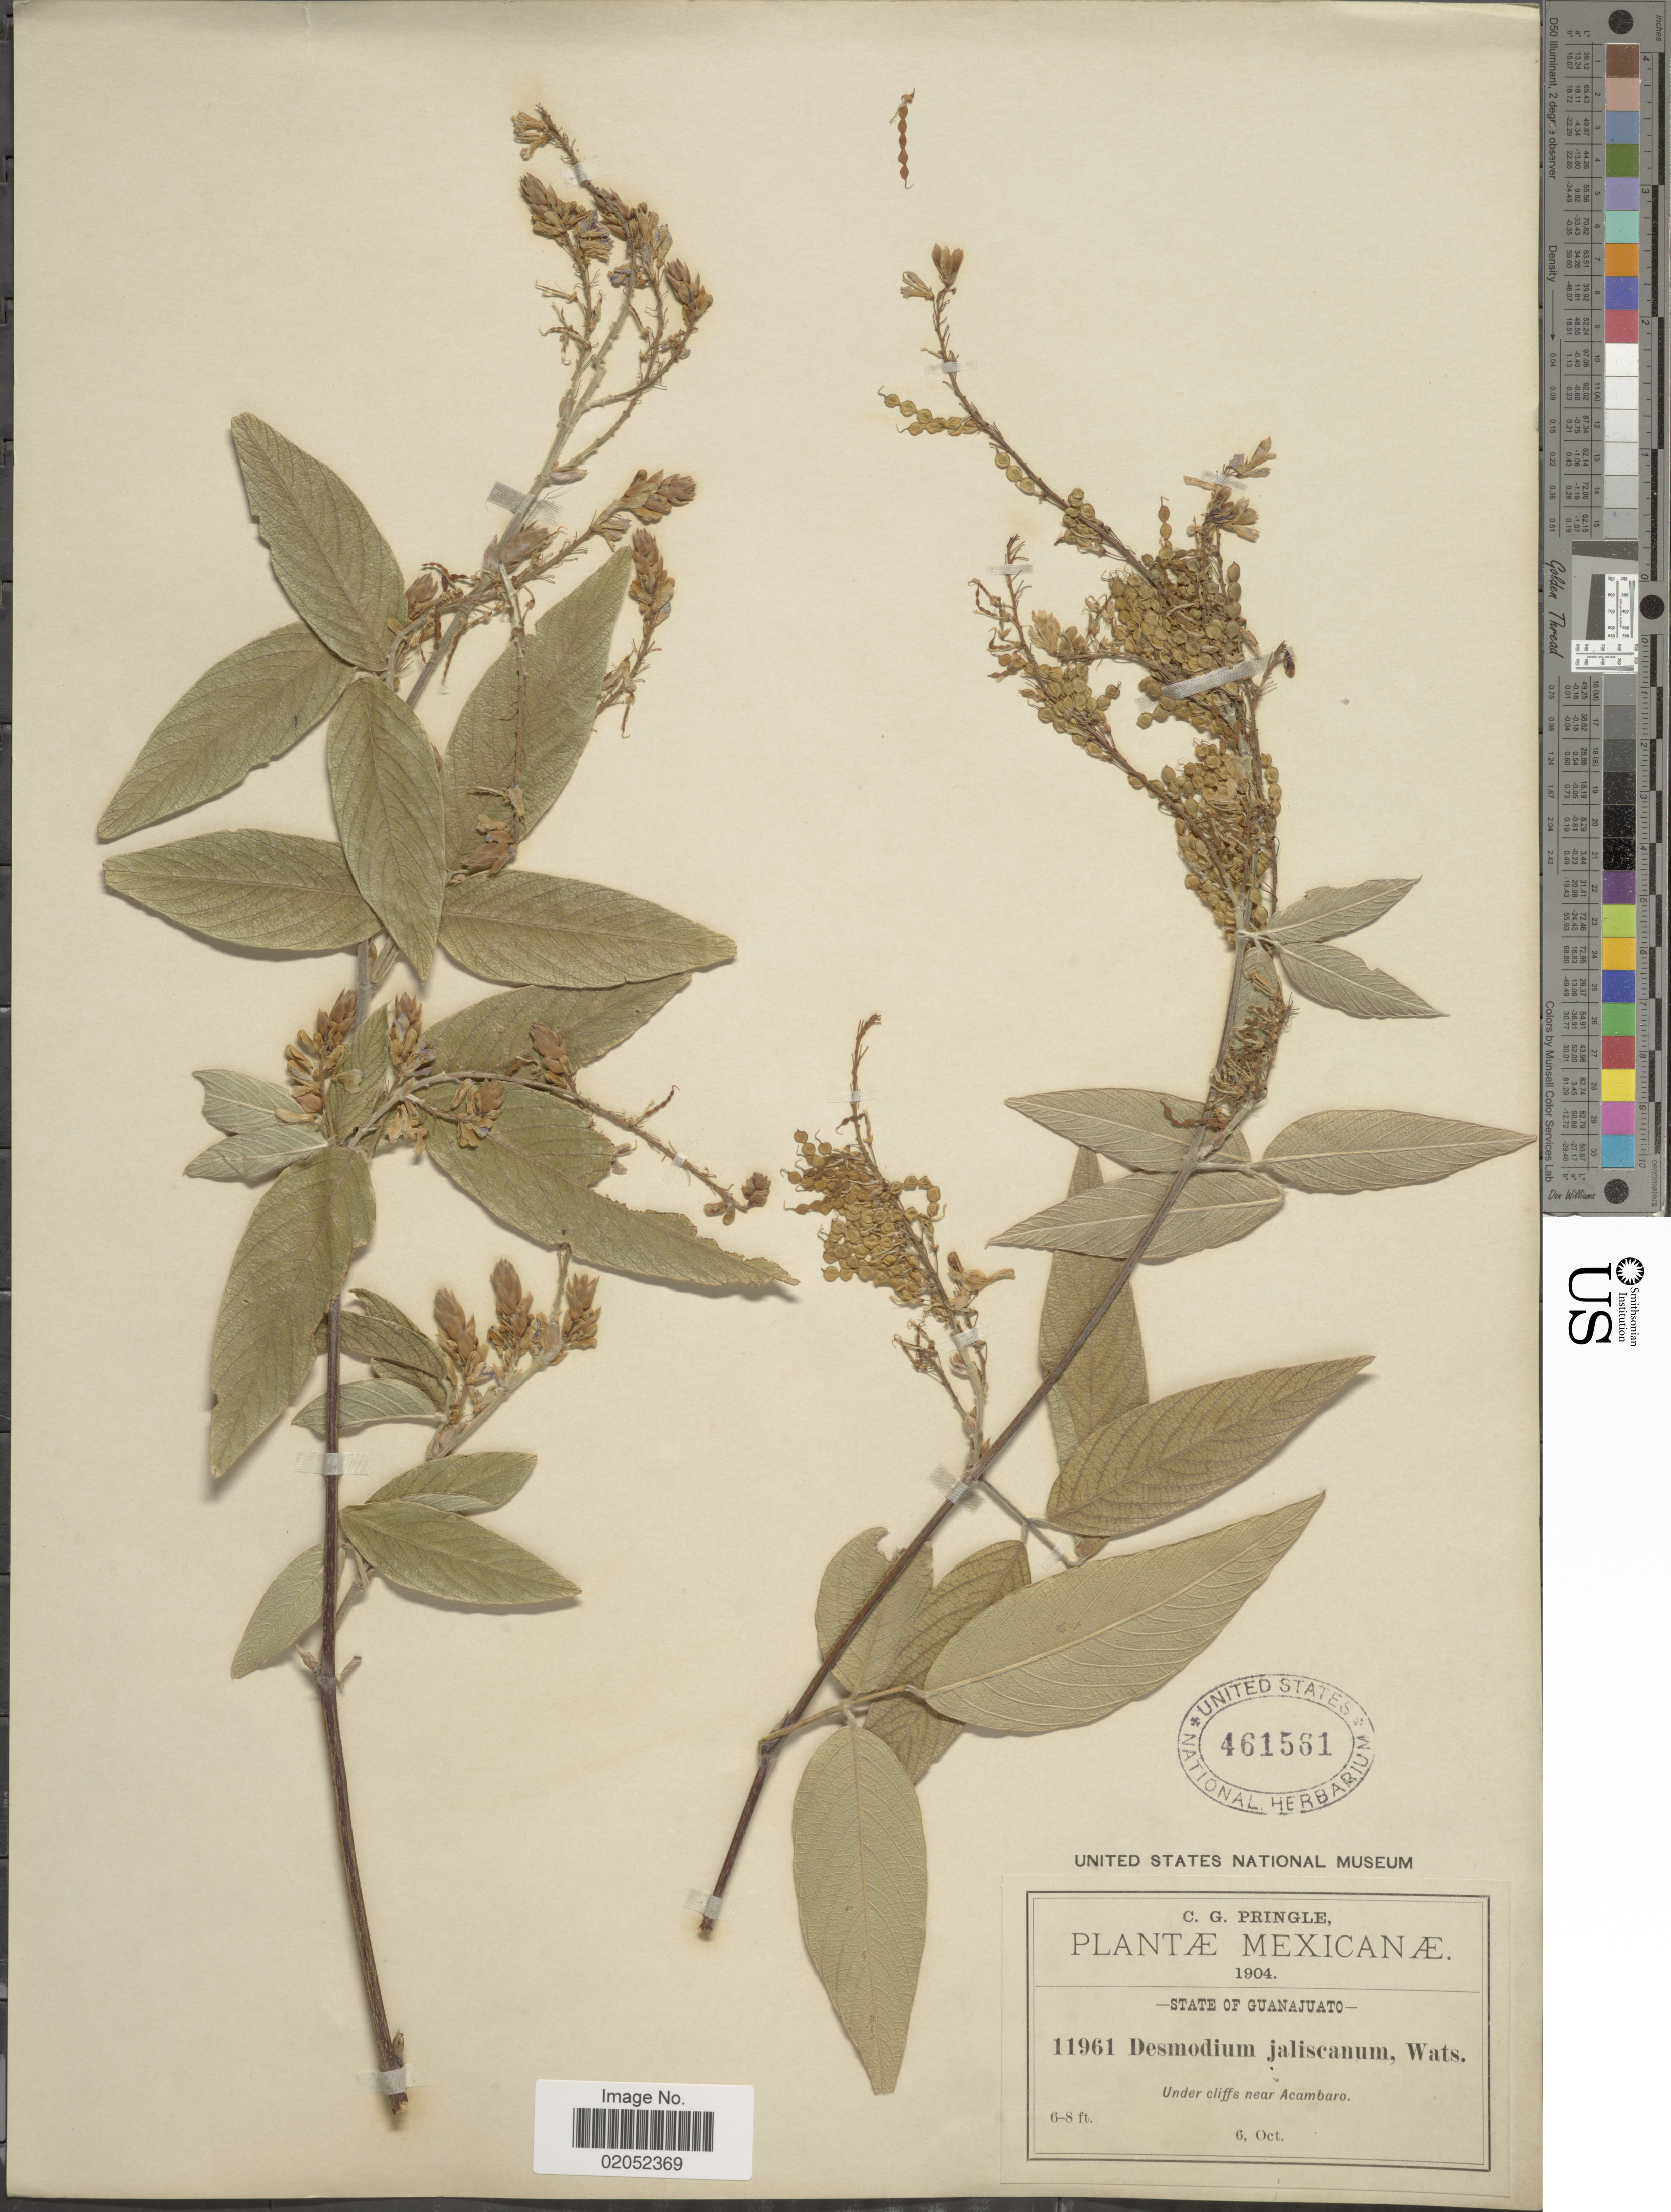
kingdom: Plantae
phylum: Tracheophyta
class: Magnoliopsida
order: Fabales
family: Fabaceae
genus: Desmodium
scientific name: Desmodium jaliscanum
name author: S. Watson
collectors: C. G. Pringle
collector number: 11961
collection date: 1904-10-06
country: Mexico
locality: Mexico, State of Guanajuato. Under cliffs near Acambaro.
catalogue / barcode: US 461561